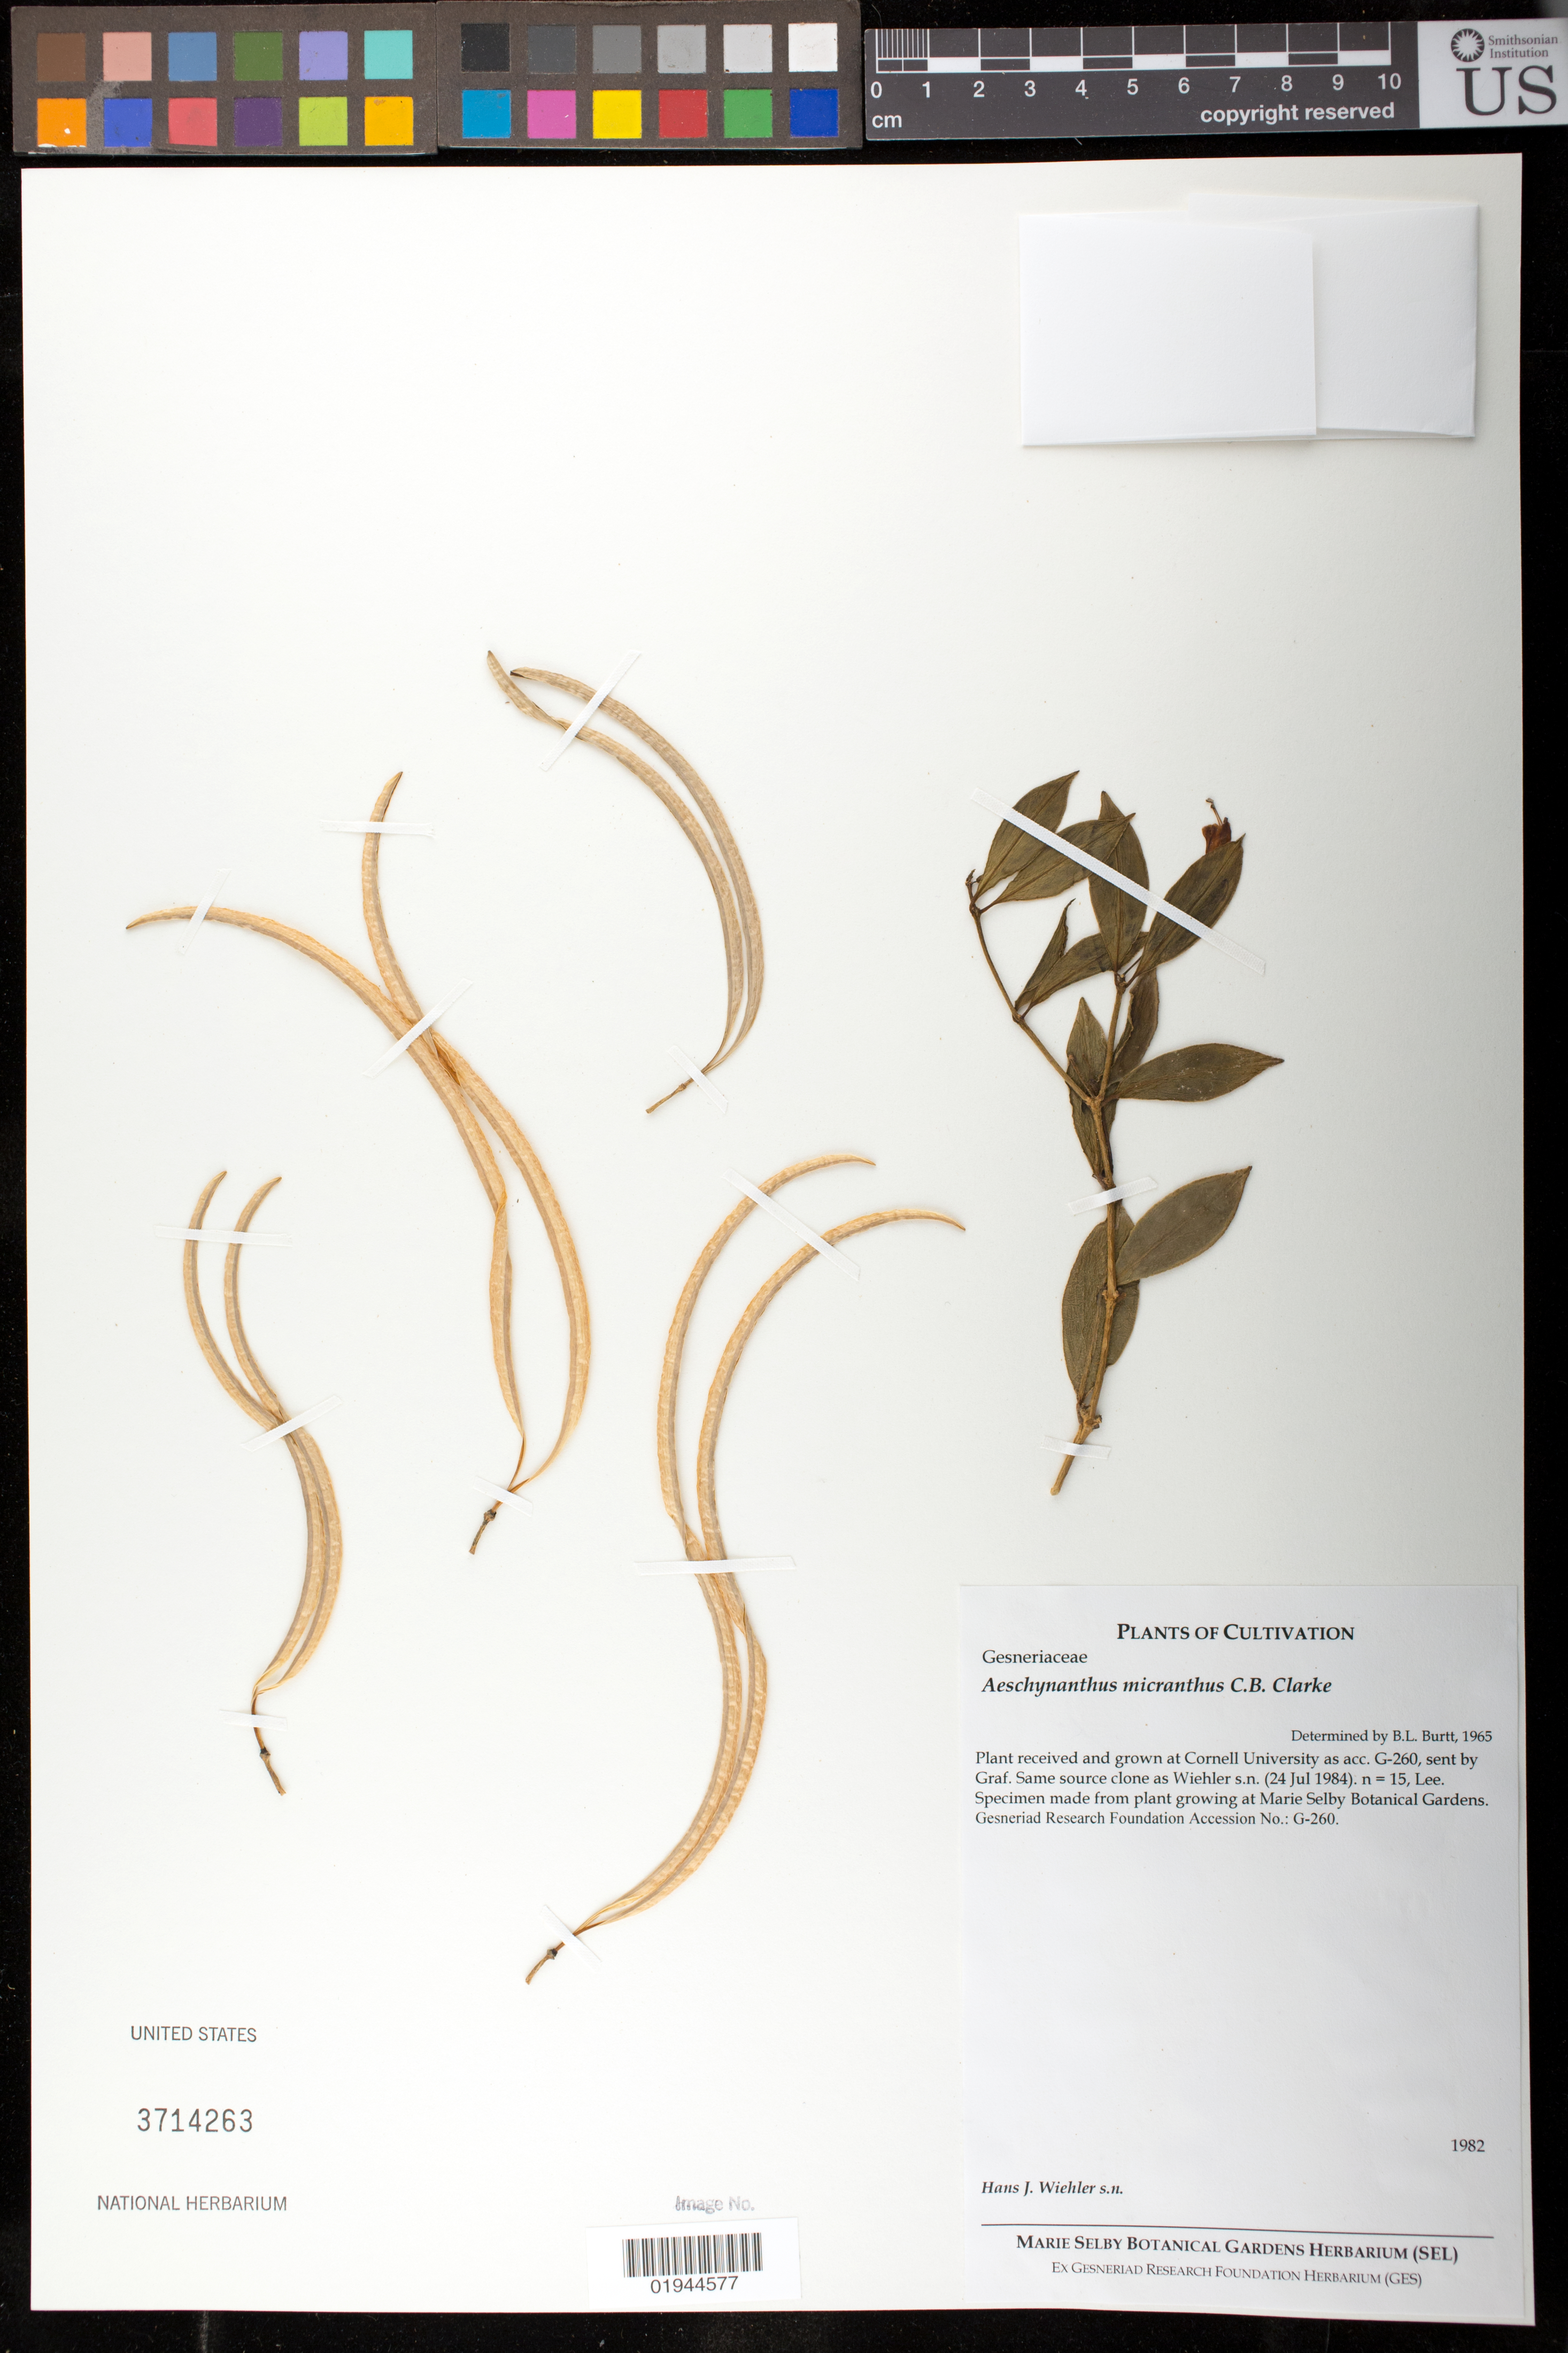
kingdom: Plantae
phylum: Tracheophyta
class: Magnoliopsida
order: Lamiales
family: Gesneriaceae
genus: Aeschynanthus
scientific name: Aeschynanthus micranthus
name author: C.B. Clarke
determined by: Burtt, B. L.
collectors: H. J. Wiehler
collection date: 1982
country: United States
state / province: Florida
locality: Marie Selby Botanical Gardens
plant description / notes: Plant received and grown at Cornell University as acc.G-260, sent by Graf. Same source clone as Wiehler s.n. (24 Jul 1984). n=15, Lee.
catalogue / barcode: US 3714263